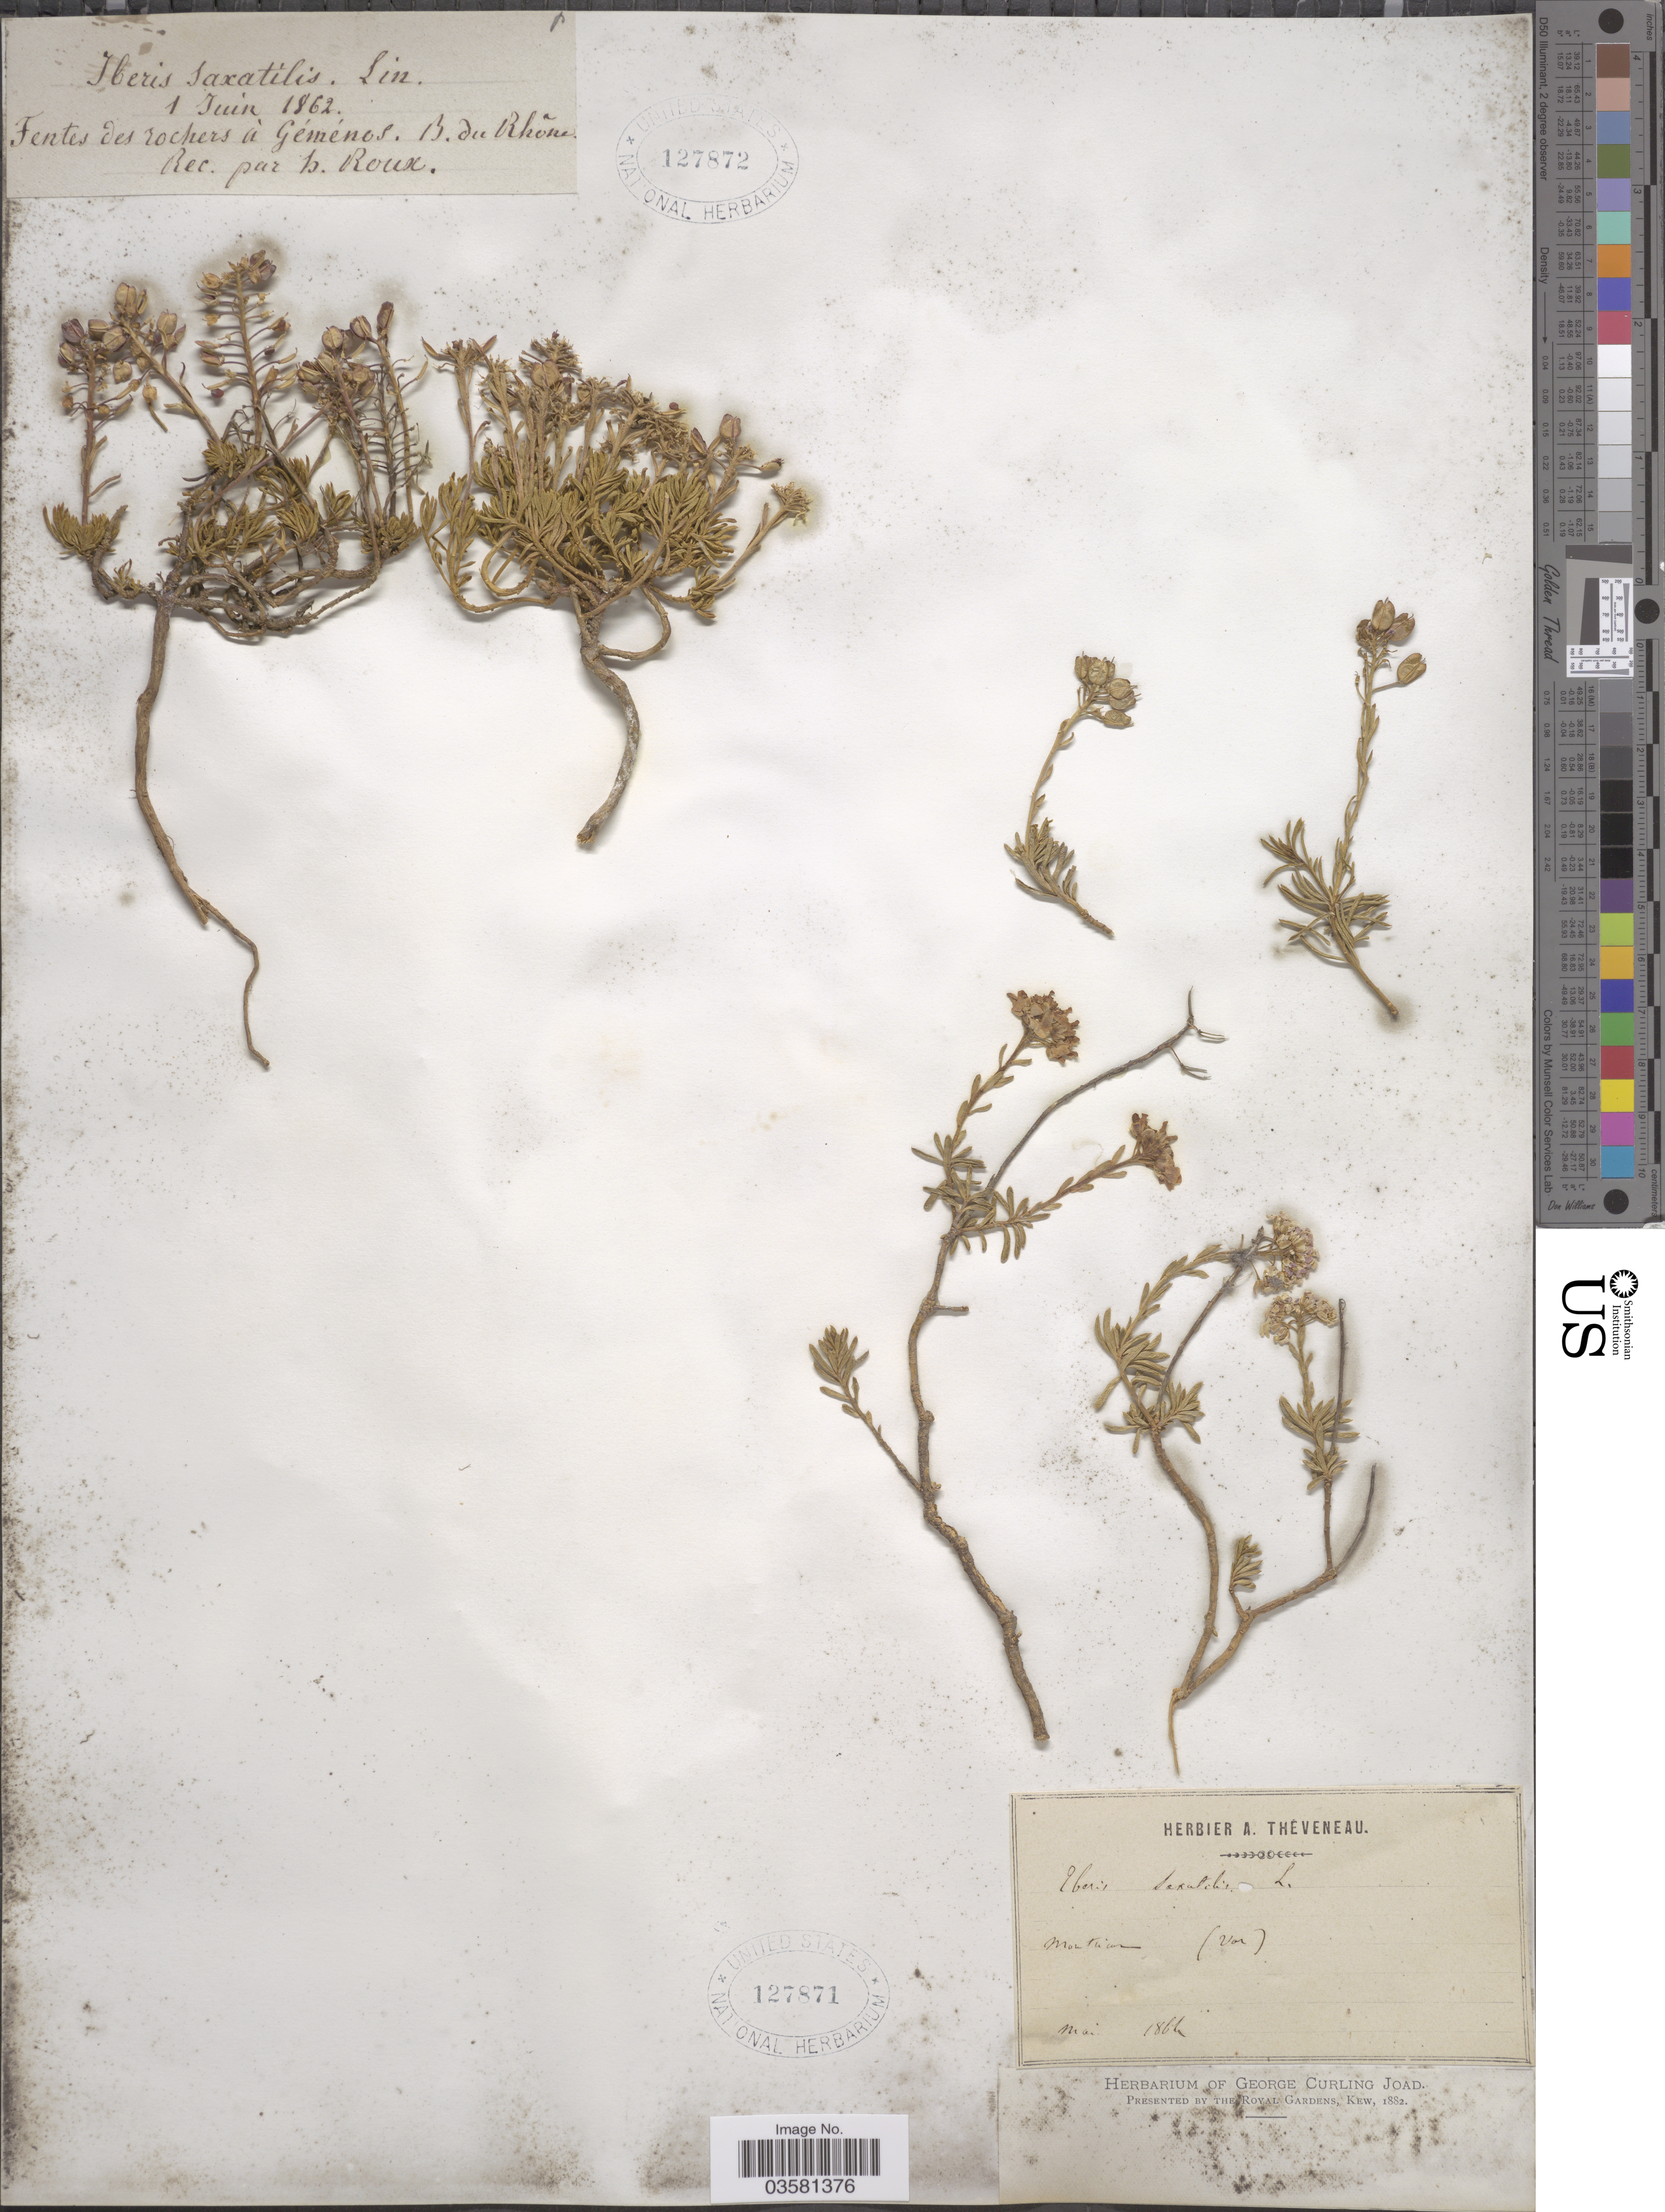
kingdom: Plantae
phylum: Tracheophyta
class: Magnoliopsida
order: Brassicales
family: Brassicaceae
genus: Iberis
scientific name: Iberis saxatilis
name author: L.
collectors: ex herb. A. Theveneau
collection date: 1864-05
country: France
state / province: Provence-Alpes-Côte d'Azur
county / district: Var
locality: Montium (Var).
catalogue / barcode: US 127871